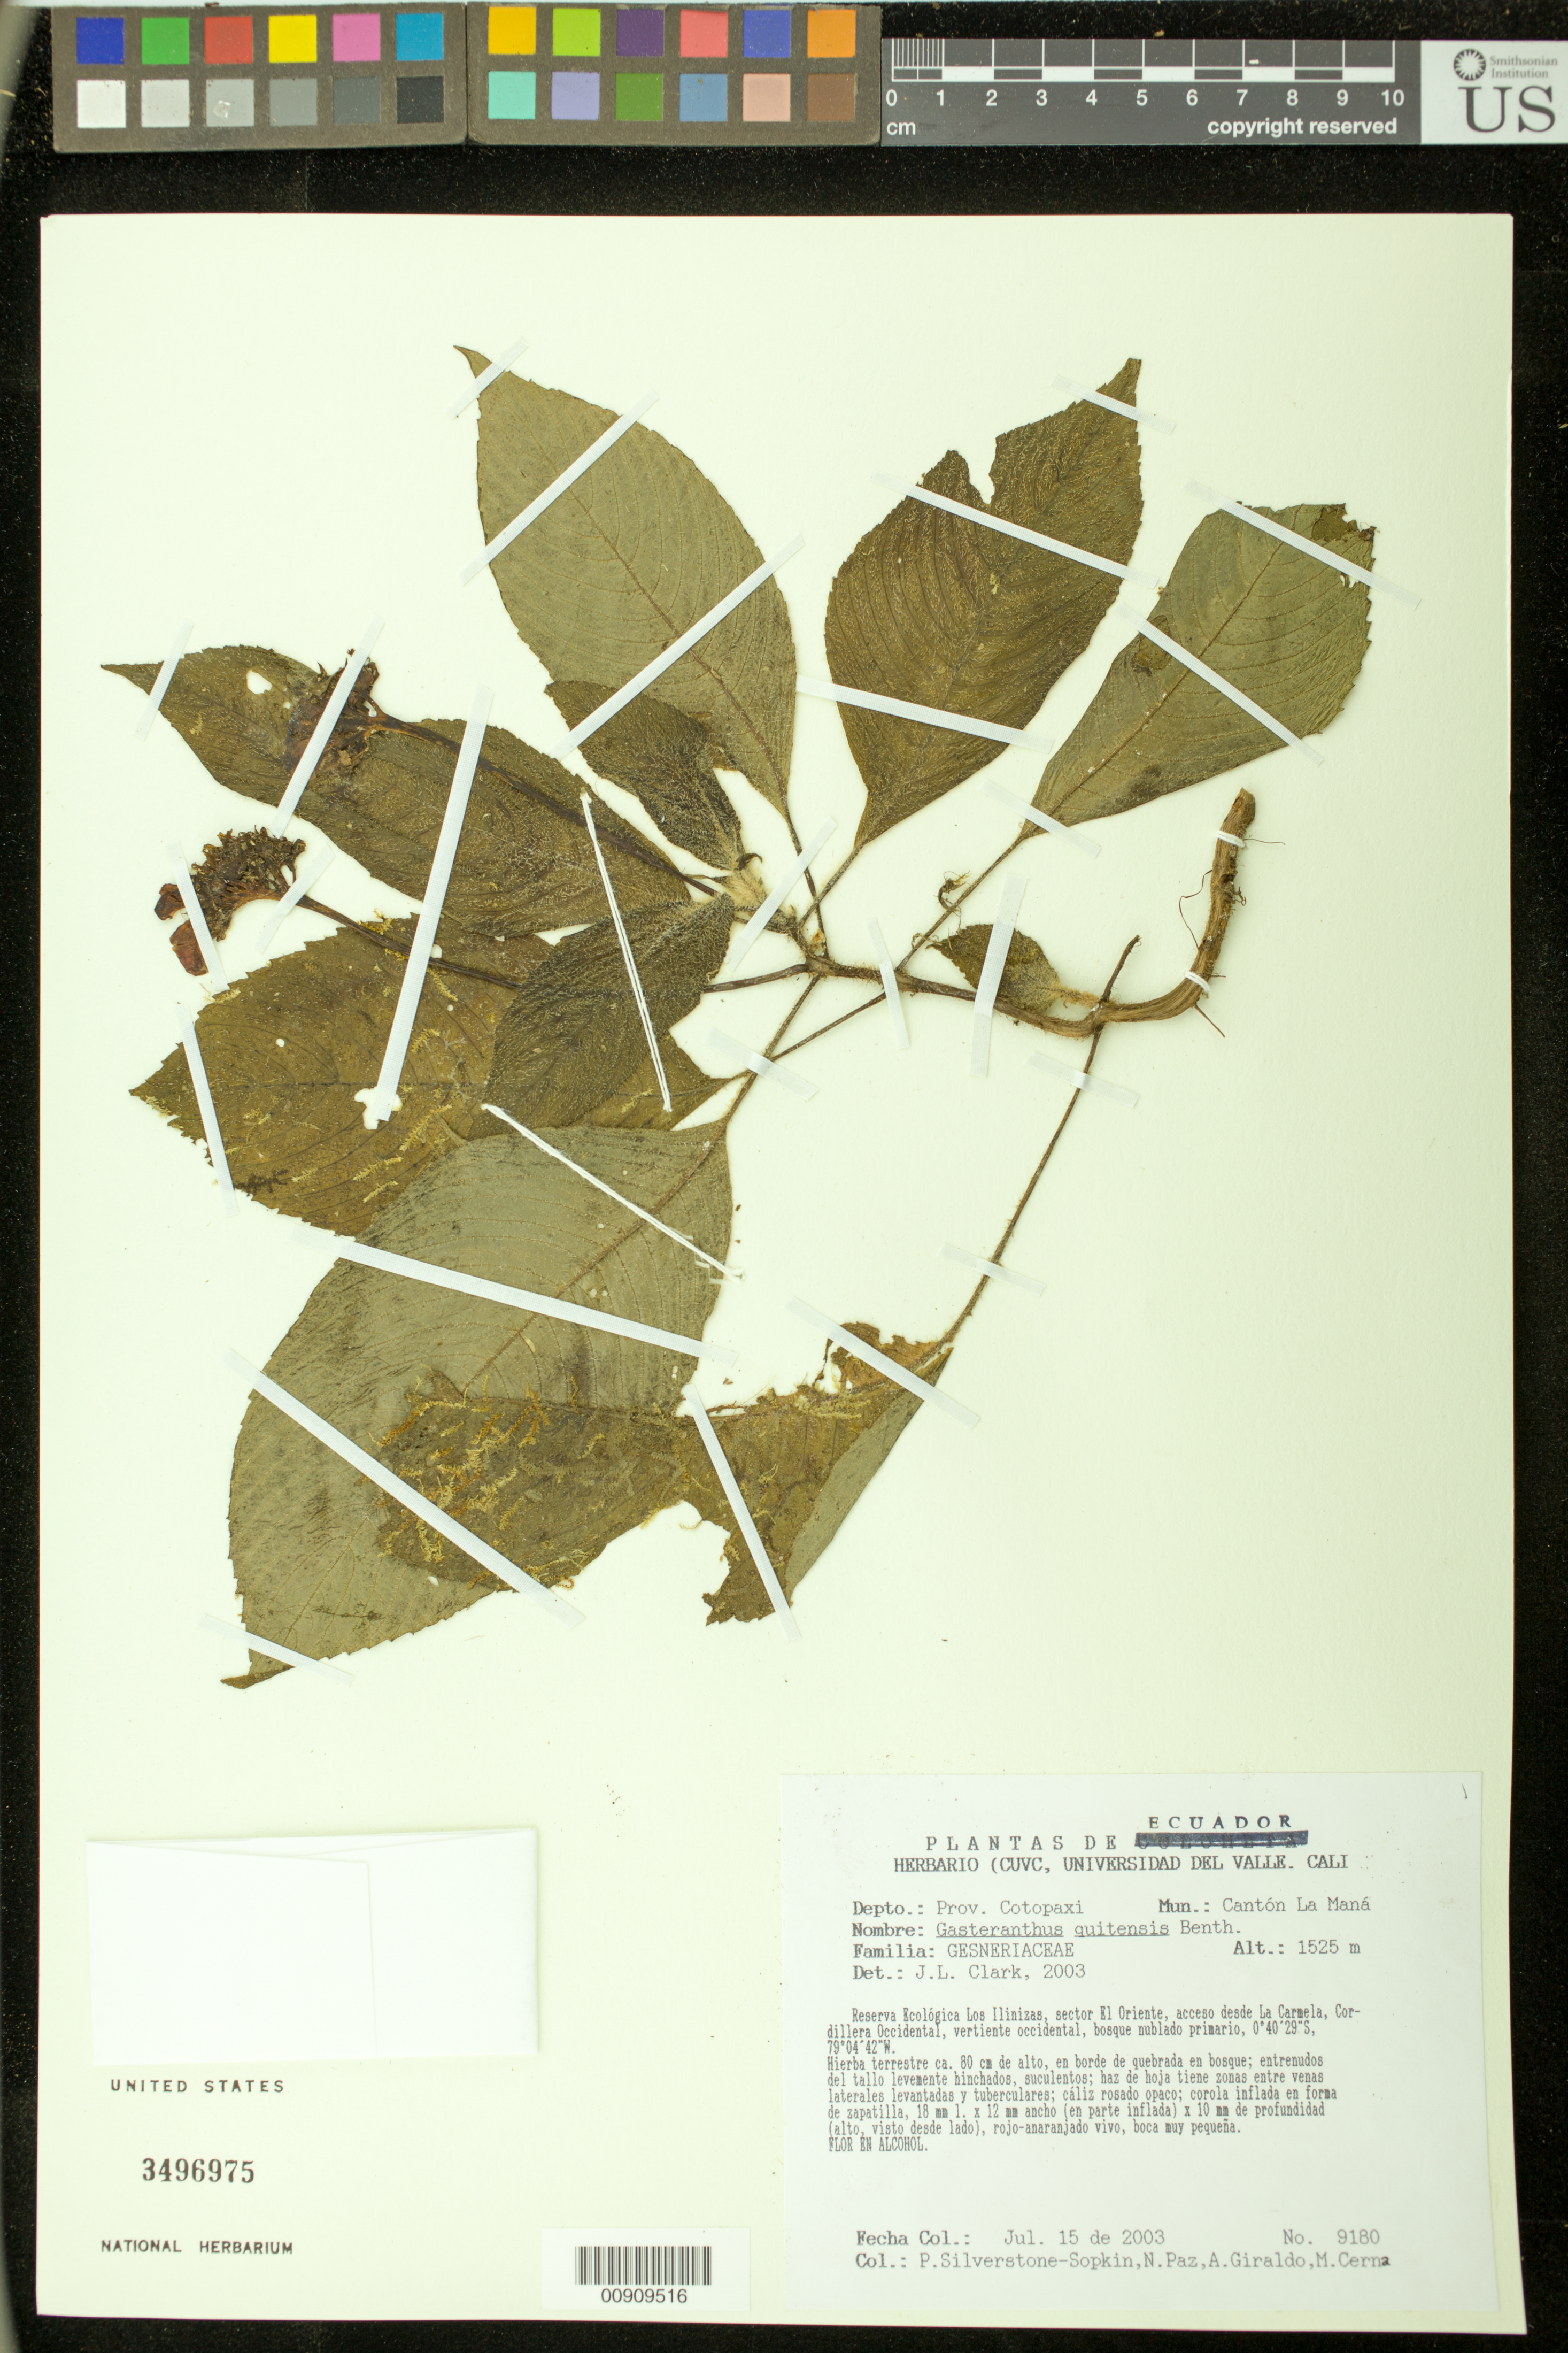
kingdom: Plantae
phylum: Tracheophyta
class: Magnoliopsida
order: Lamiales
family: Gesneriaceae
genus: Gasteranthus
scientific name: Gasteranthus quitensis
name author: Benth.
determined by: Clark, J. L., (SEL), The Marie Selby Botanical Garden (UNITED STATES)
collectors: P. A. Silverstone-Sopkin, N. Paz, A. Giraldo & M. Cerna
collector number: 9180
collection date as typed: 15 Jul 2003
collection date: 2003-07-15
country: Ecuador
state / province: Cotopaxi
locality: Cantón La Maná. Reserva Ecológica Los Ilinizas, sector El Oriente, acceso desde La Carmela, Cordillera Occidental, vertiente occidental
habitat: Bosque nublado primario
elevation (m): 1525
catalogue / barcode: US 3496975